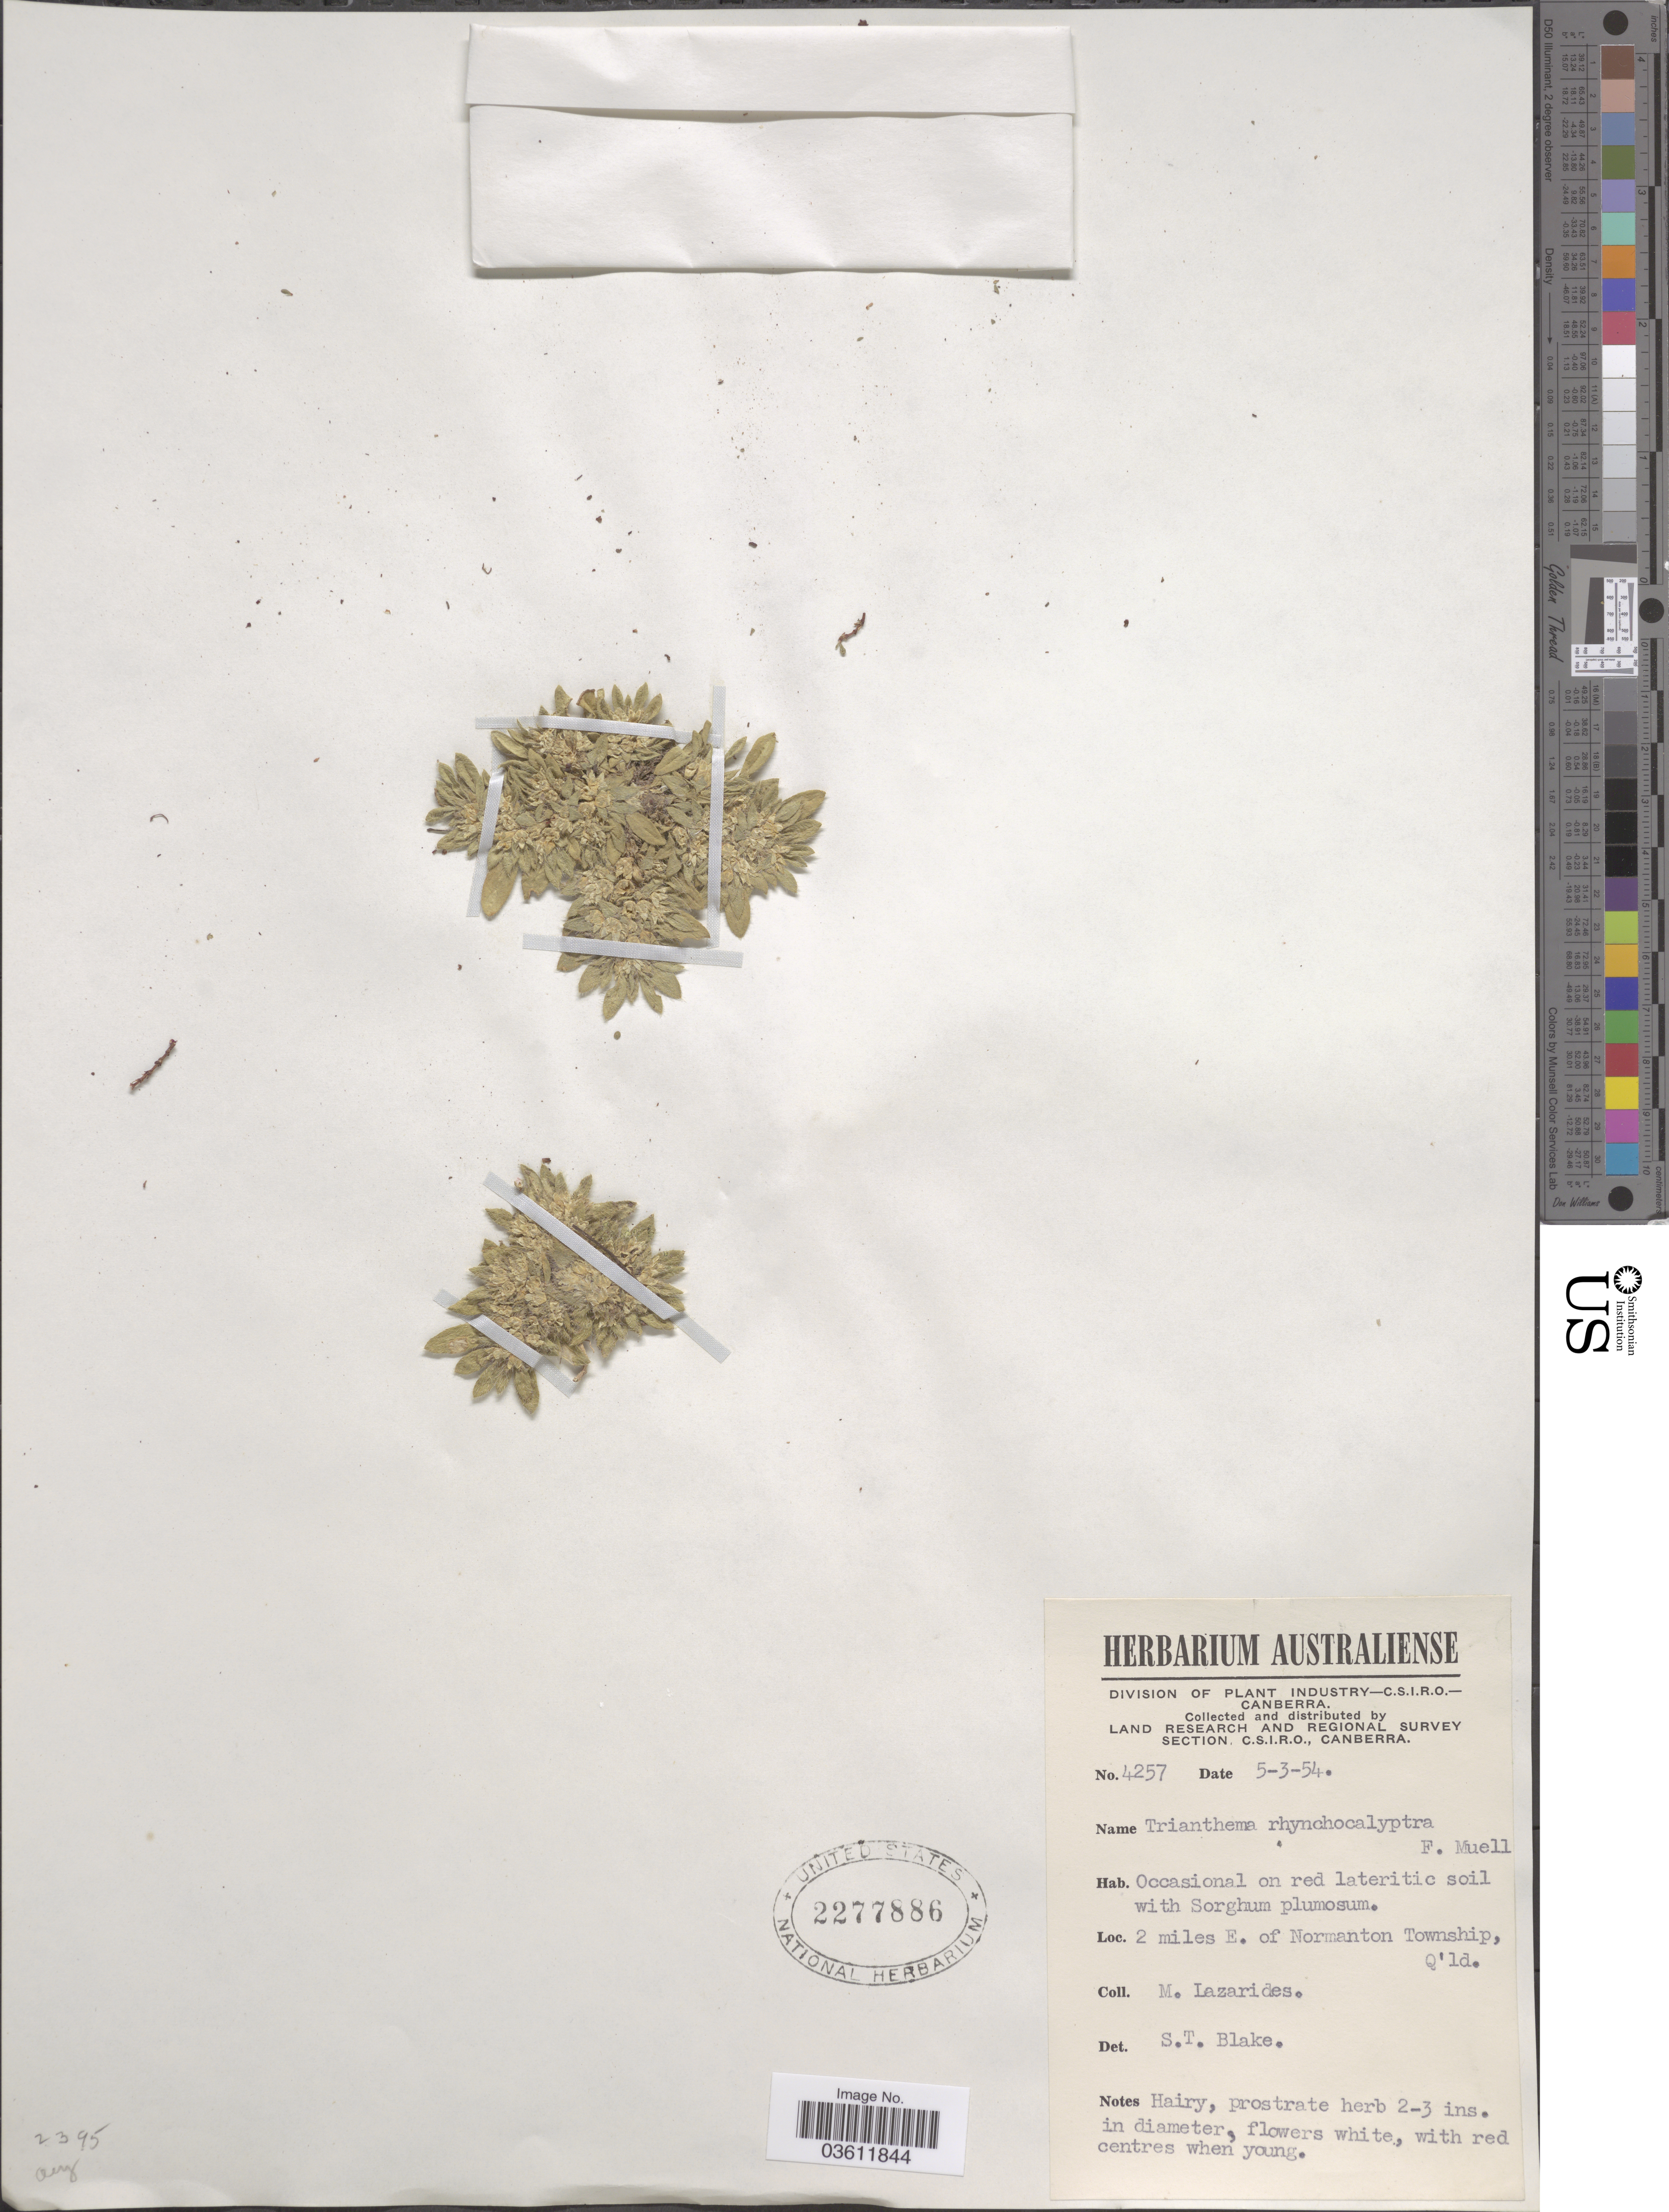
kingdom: Plantae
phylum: Tracheophyta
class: Magnoliopsida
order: Caryophyllales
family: Aizoaceae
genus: Trianthema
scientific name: Trianthema rhynchocalyptrum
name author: F. Muell.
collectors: M. Lazarides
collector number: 4257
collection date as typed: Transcribed d/m/y: 5/3/54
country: Australia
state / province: Queensland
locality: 2 miles E. of Normanton Township.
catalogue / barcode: US 2277886